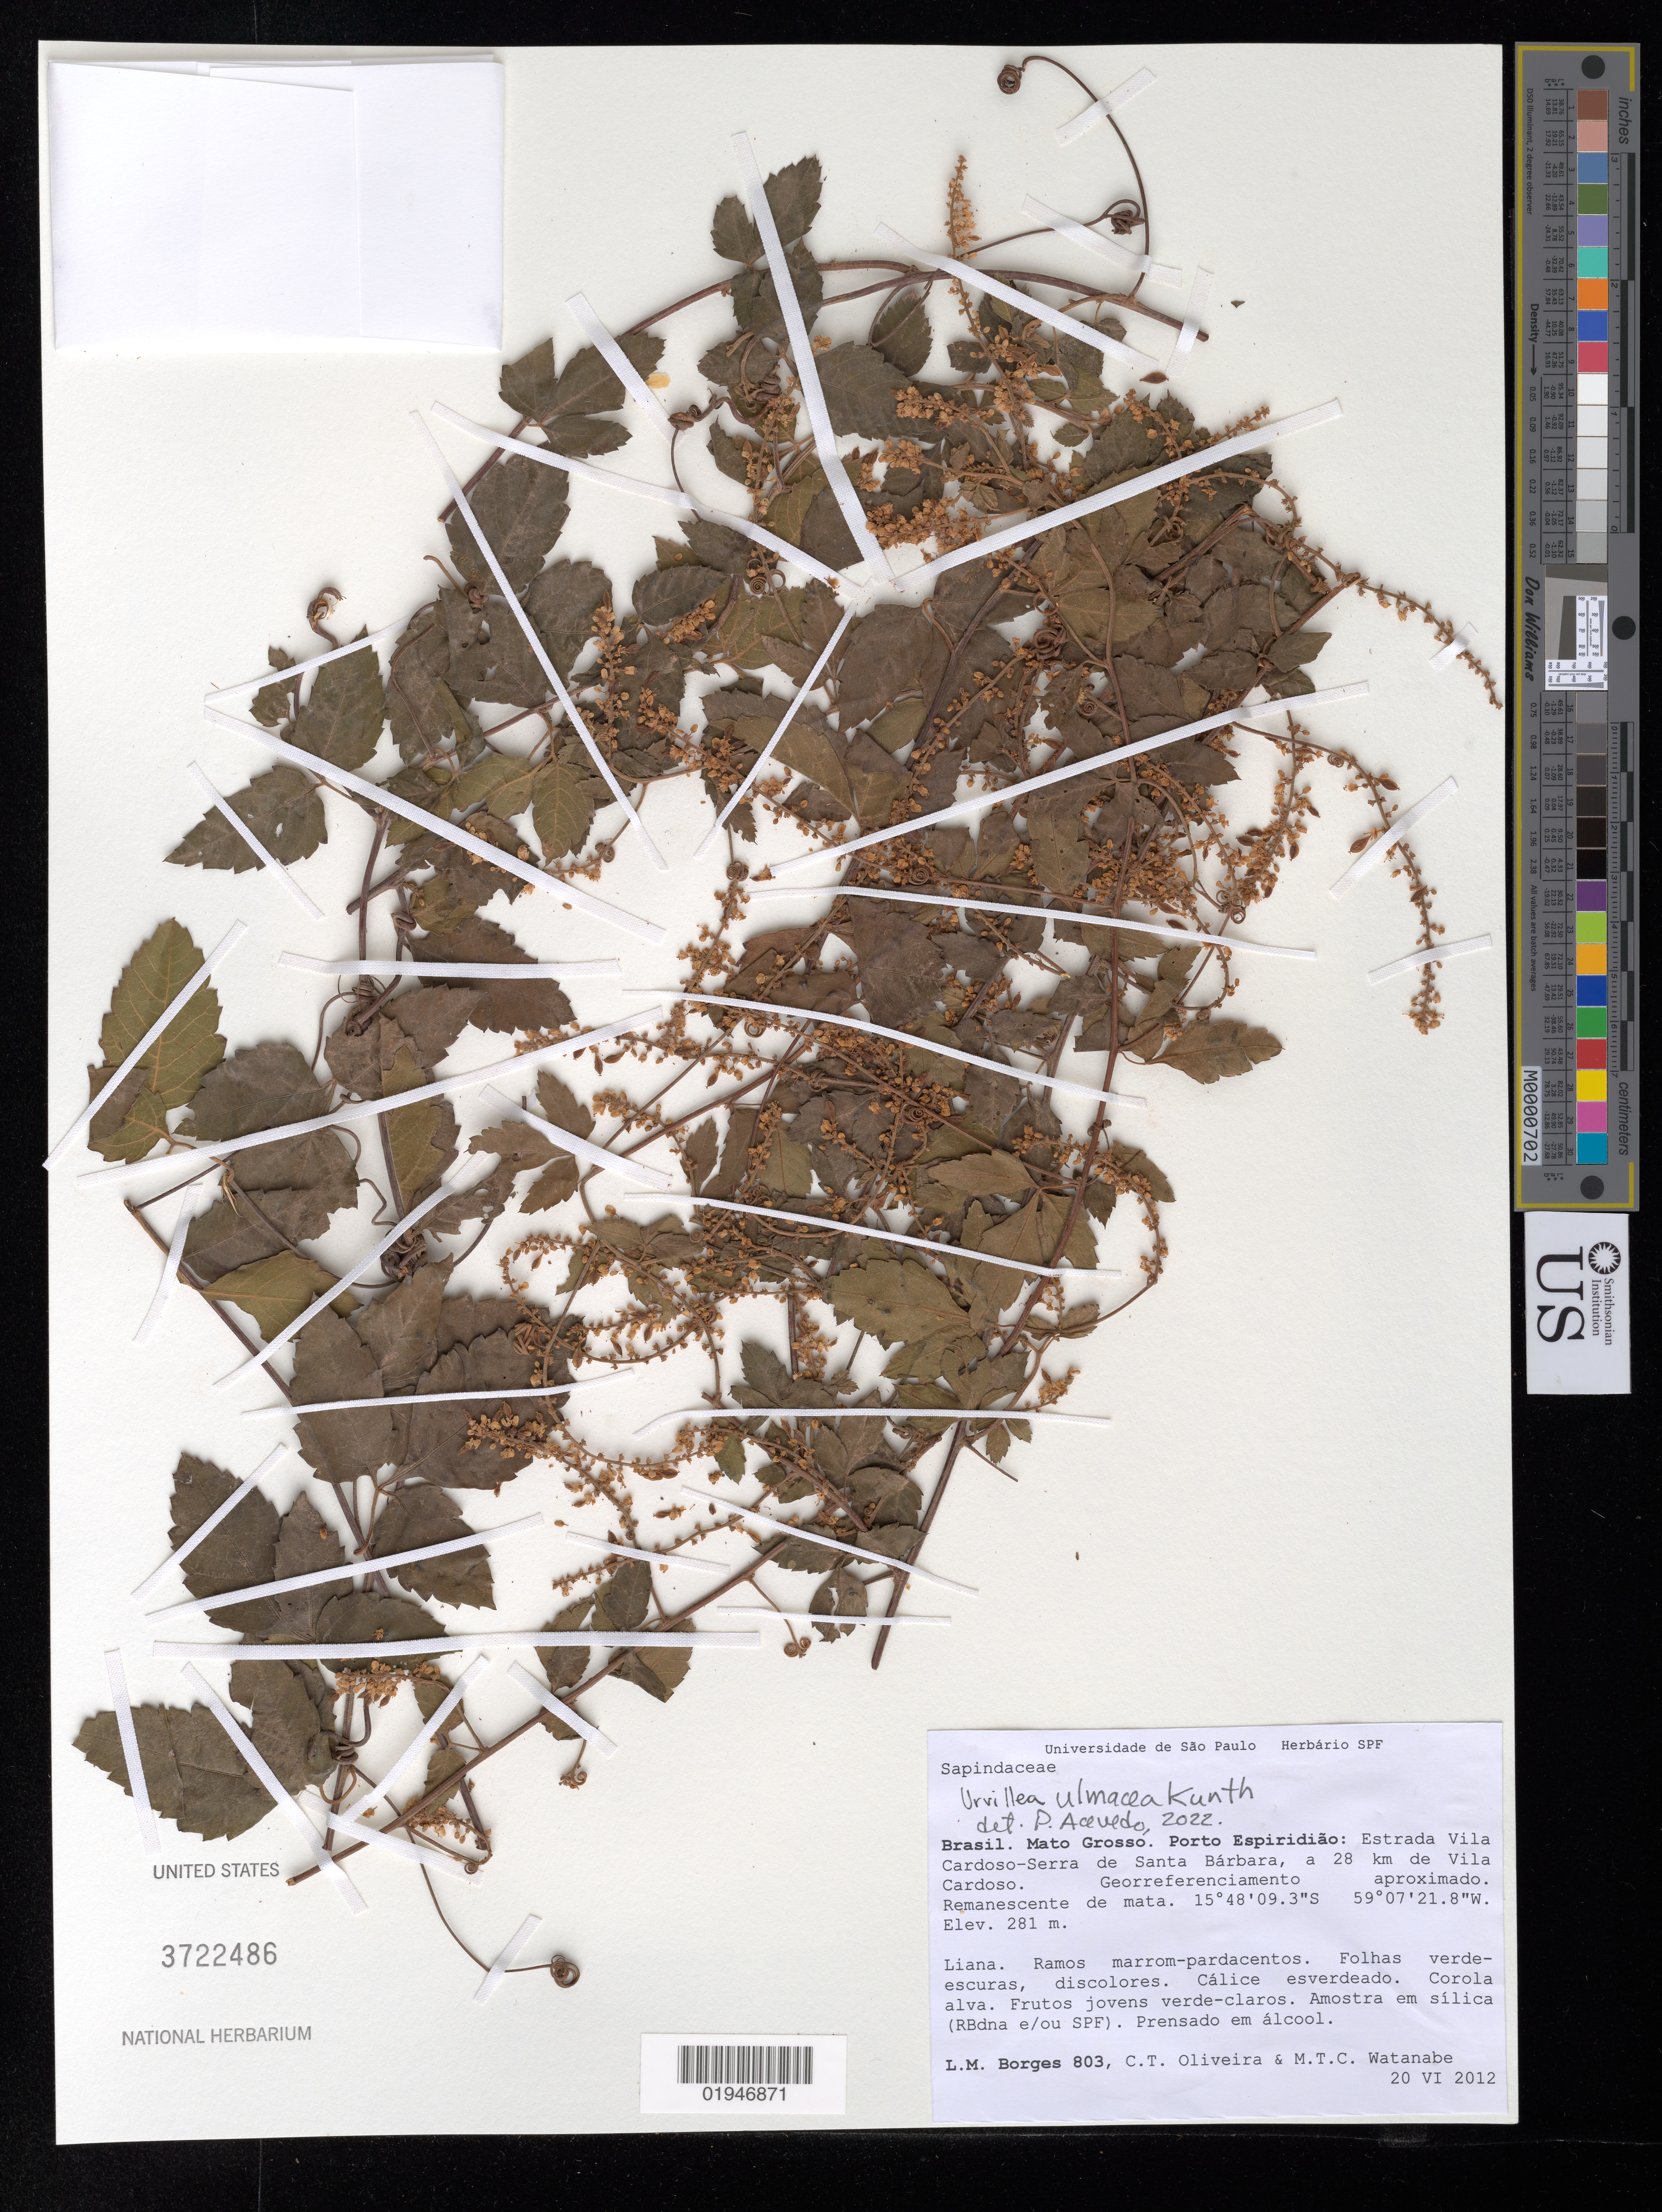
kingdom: Plantae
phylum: Tracheophyta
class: Magnoliopsida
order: Sapindales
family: Sapindaceae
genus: Urvillea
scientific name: Urvillea ulmacea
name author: Kunth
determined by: Acevedo-Rodríguez, P., (BOT), Smithsonian Institution - National Museum of Natural History (UNITED STATES)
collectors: L. M. Borges, C. T. Oliveira & M. T. C. Watanabe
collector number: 803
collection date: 2012-06-20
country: Brazil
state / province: Mato Grosso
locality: Porto Espiridião. Estrada Vila Cardoso-Serra de Santa Bárbara, a 28 km de Vila Cardoso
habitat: Remanescente de mata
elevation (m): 281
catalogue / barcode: US 3722486